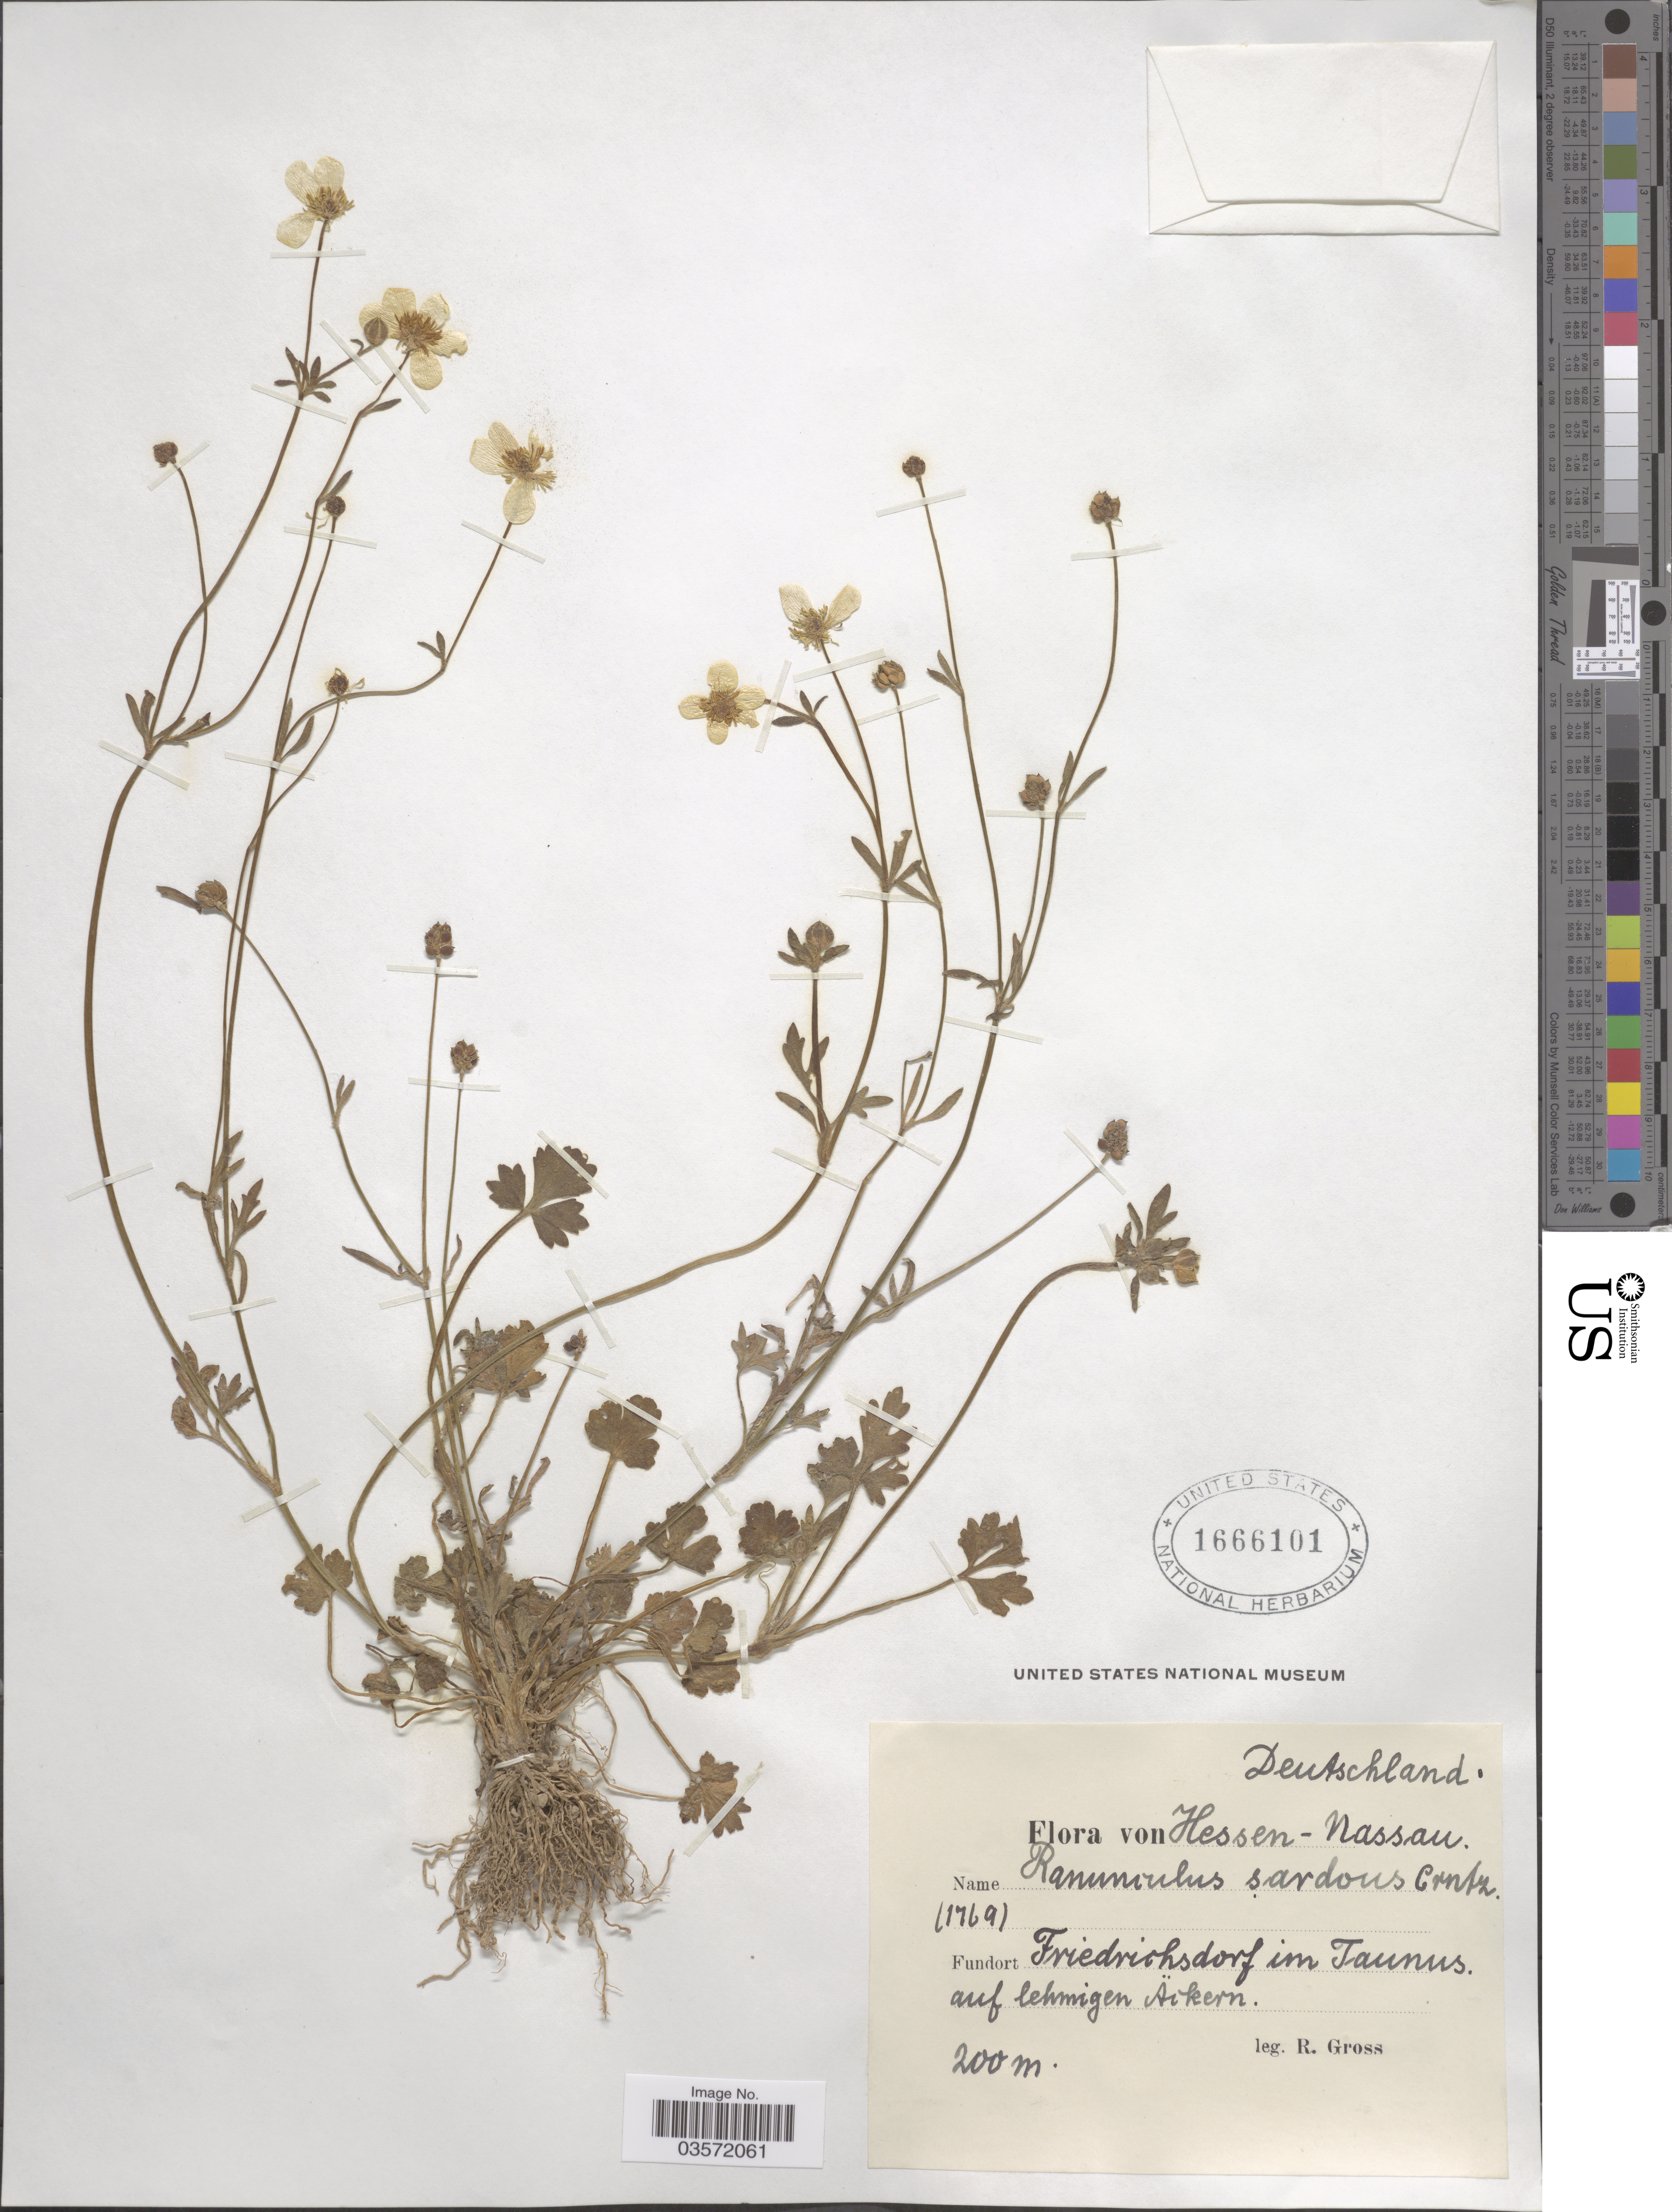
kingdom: Plantae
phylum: Tracheophyta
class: Magnoliopsida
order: Ranunculales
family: Ranunculaceae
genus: Ranunculus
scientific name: Ranunculus sardous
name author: Crantz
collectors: R. Gross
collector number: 1769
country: Germany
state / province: Hesse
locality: Deutschland. Hessen-Nassau. Friedricksdorf im Taunus, auf lehmigen Aïkern. [interpreted]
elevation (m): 200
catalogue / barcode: US 1666101